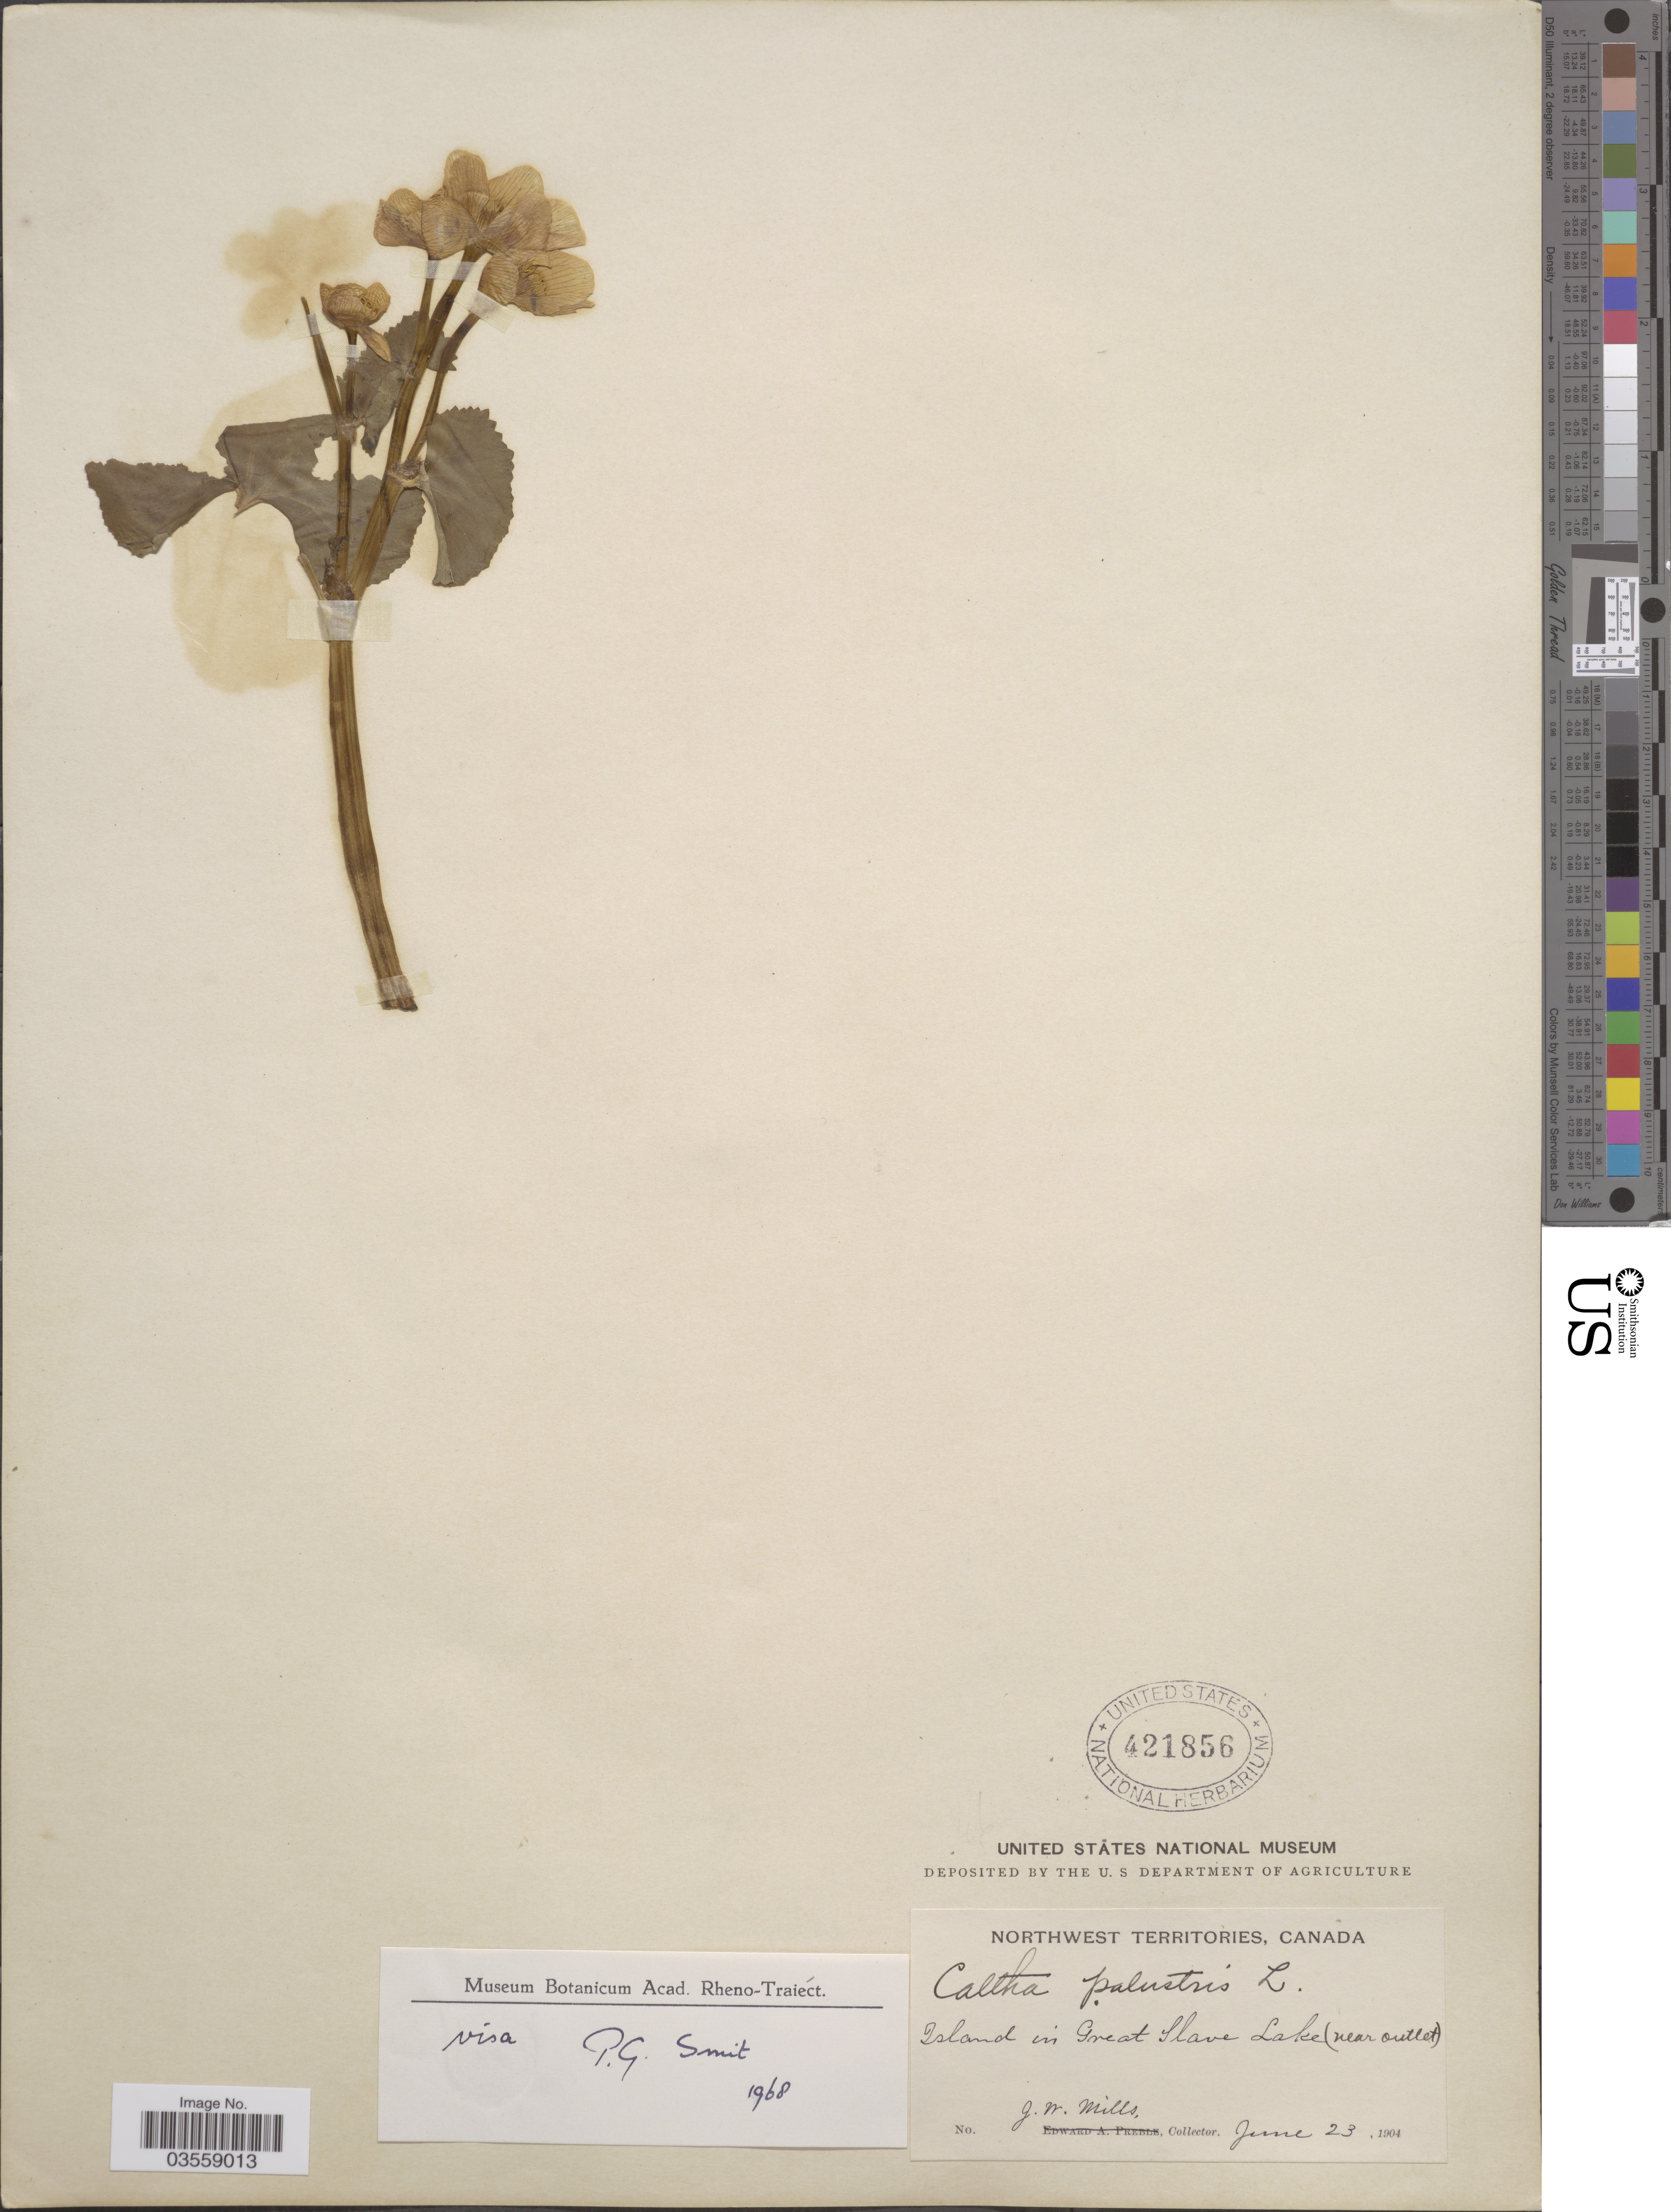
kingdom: Plantae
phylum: Tracheophyta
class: Magnoliopsida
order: Ranunculales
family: Ranunculaceae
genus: Caltha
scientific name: Caltha palustris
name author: L.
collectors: J. Mills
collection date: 1904-06-23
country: Canada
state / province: Northwest Territories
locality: Island in Great Slave Lake (near outlet).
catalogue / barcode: US 421856